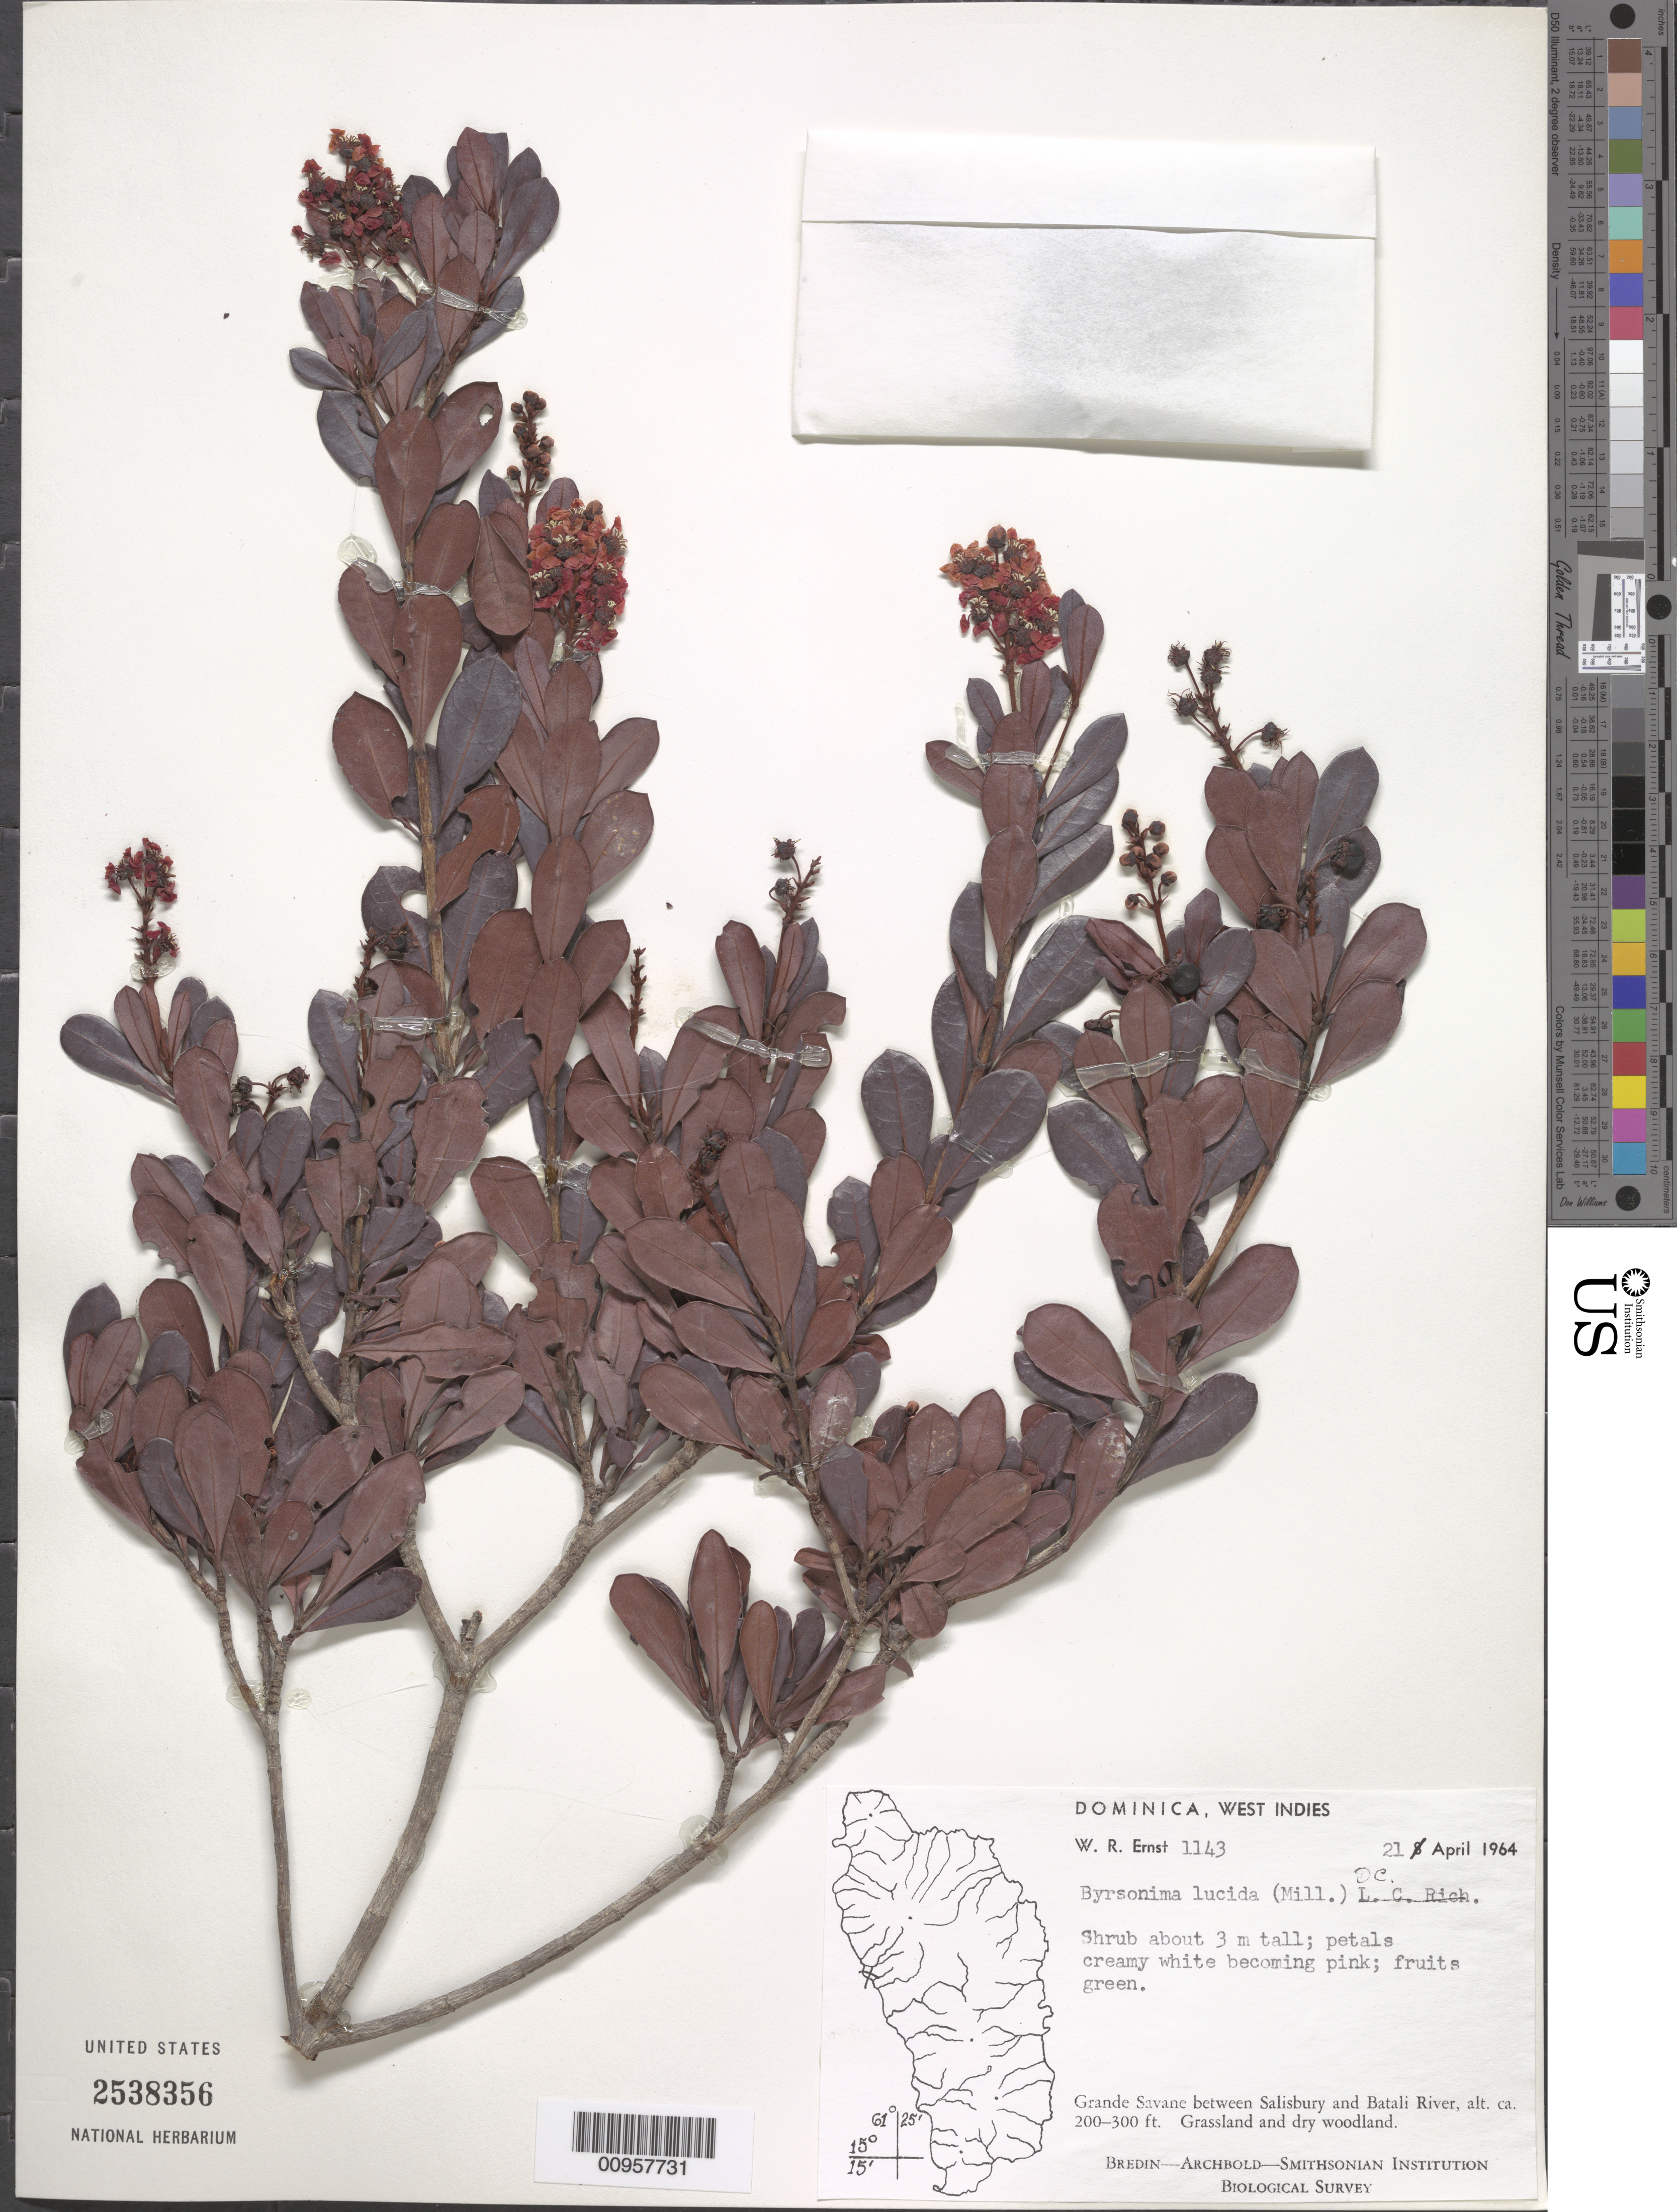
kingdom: Plantae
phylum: Tracheophyta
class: Magnoliopsida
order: Malpighiales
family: Malpighiaceae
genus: Byrsonima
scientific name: Byrsonima lucida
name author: (Mill.) DC.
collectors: W. R. Ernst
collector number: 1143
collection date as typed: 21 Apr 1964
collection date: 1964-04-21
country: Dominica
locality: Grande Savane between Salisbury and Batali River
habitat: Grassland and dry woodland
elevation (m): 61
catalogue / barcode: US 2538356